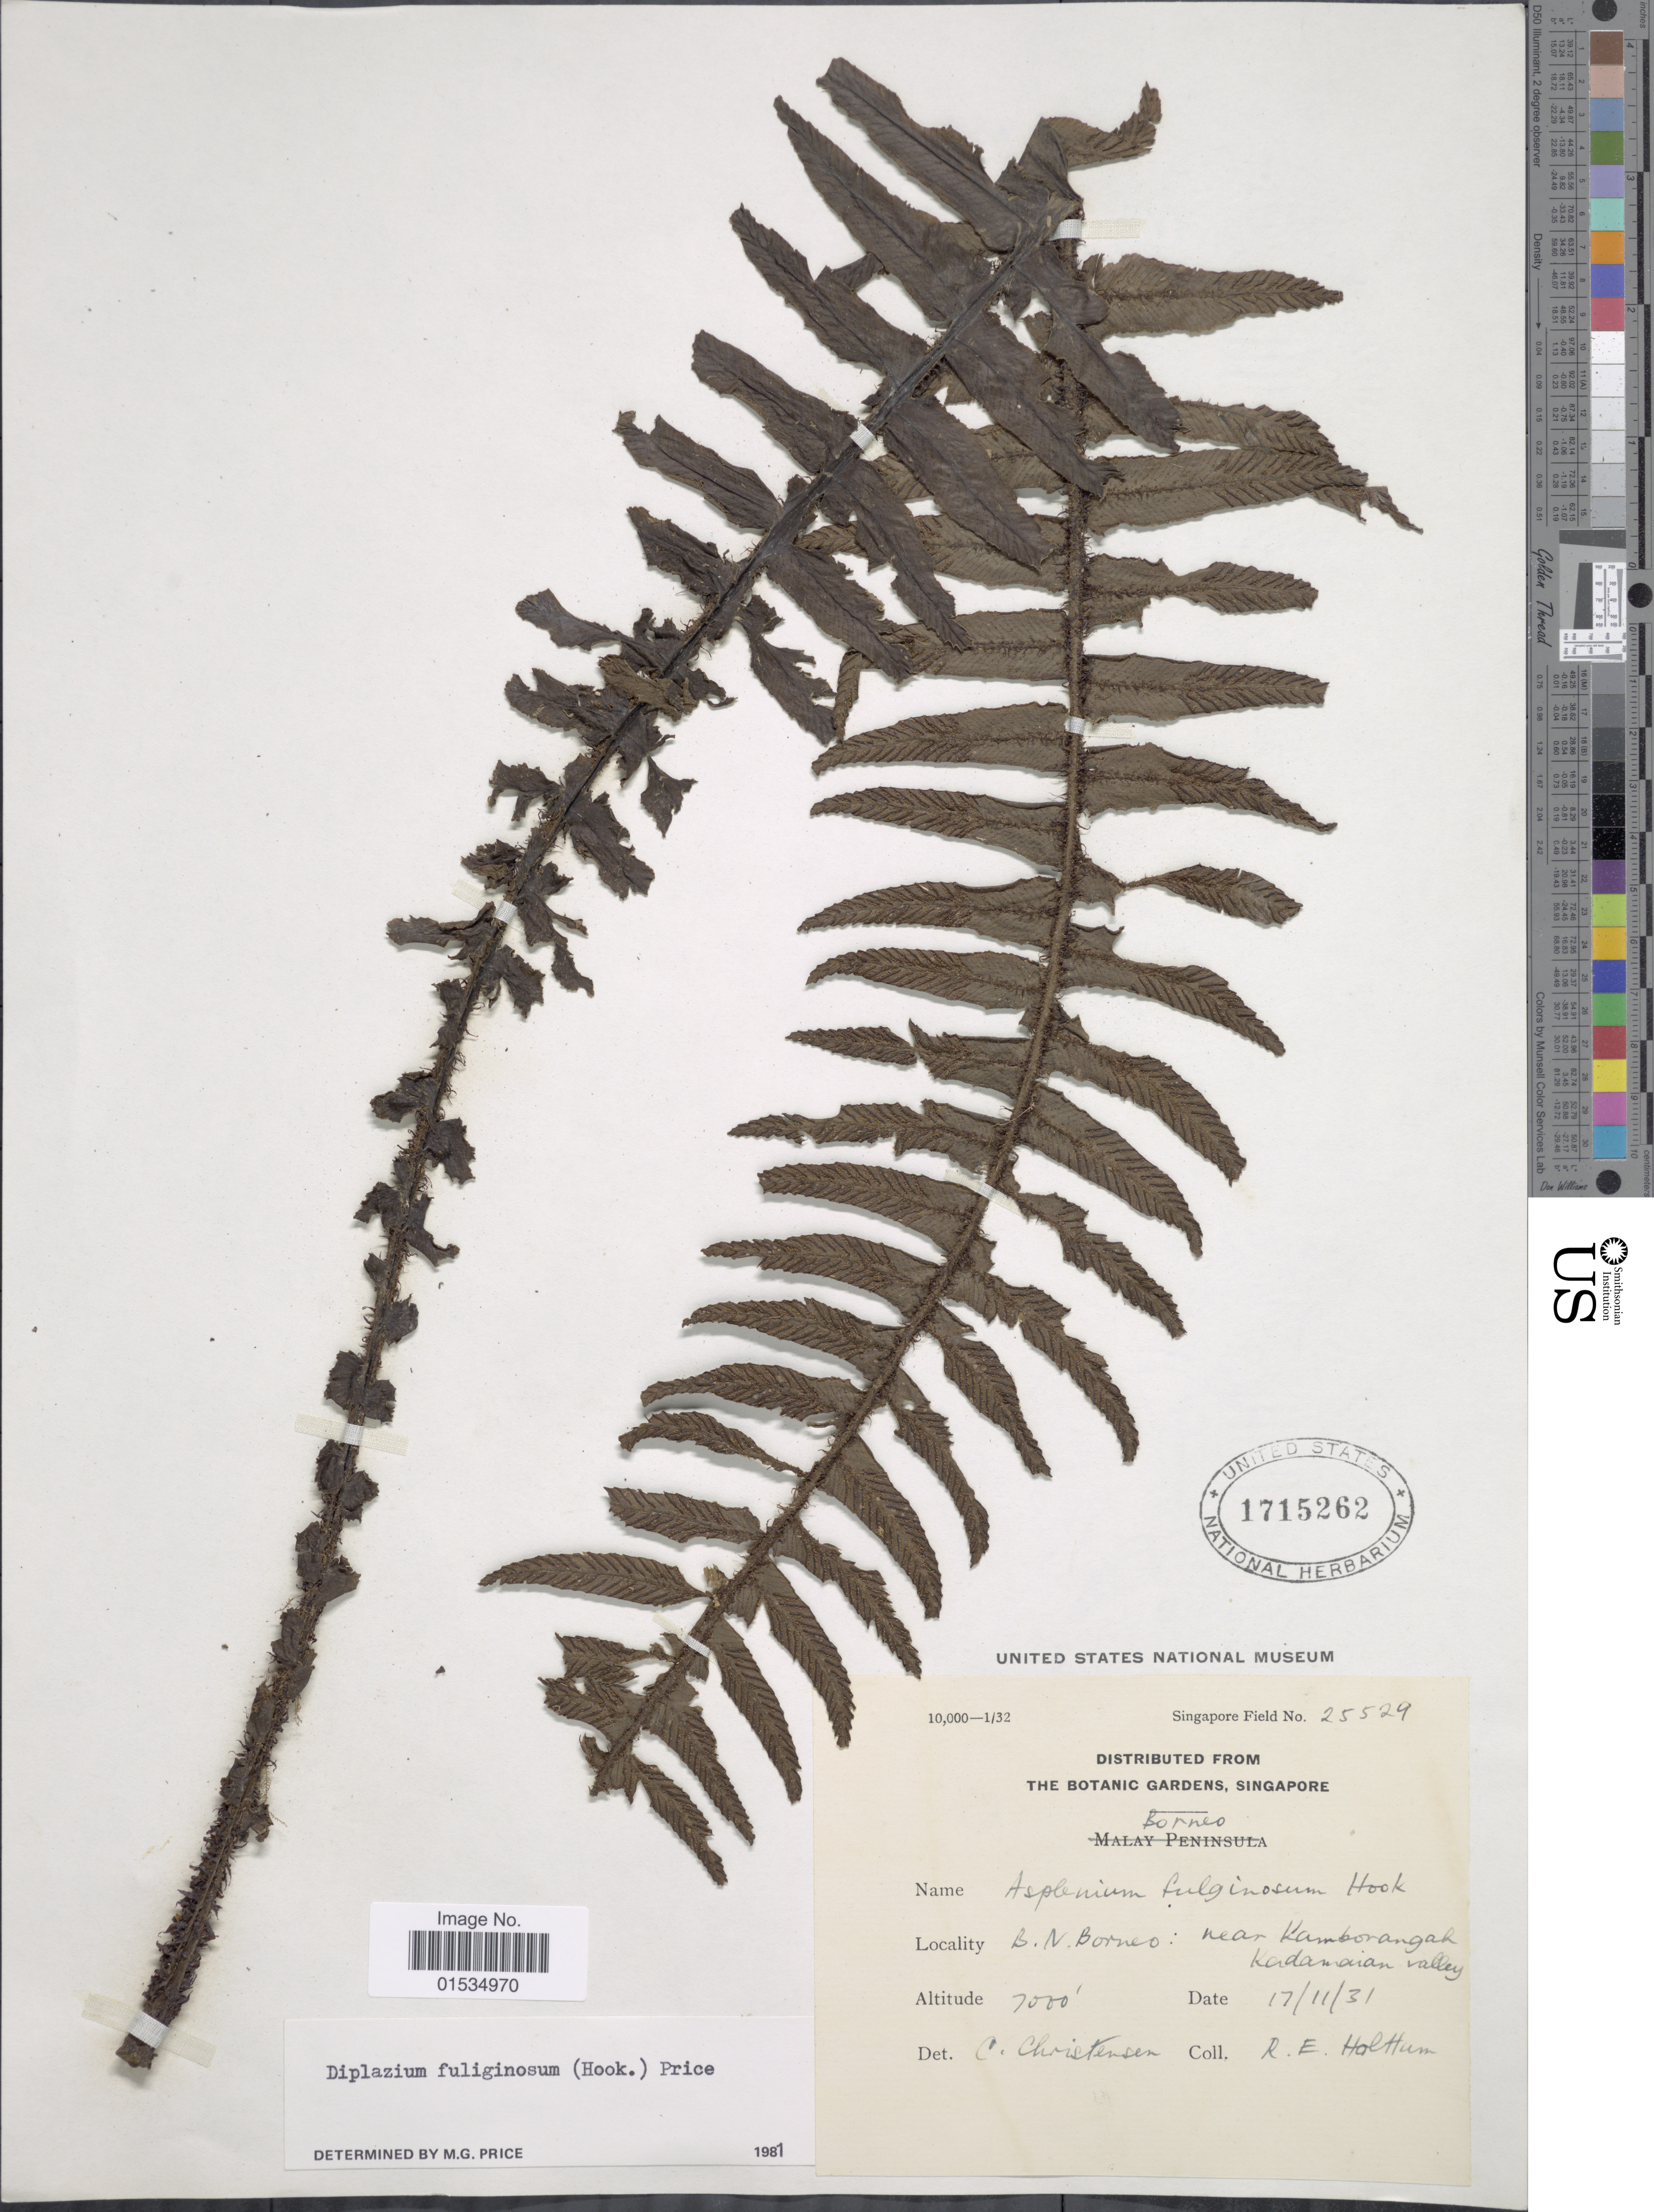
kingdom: Plantae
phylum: Tracheophyta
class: Polypodiopsida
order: Polypodiales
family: Athyriaceae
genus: Diplazium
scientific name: Diplazium fuliginosum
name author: (Hook.) M.G. Price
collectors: R. E. Holttum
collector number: Singapore Field 25529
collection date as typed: Transcribed d/m/y: 17/11/31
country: Malaysia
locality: B.N. Borneo, near Kambornagah, Kadamarian Valley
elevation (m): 2134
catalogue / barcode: US 1715262